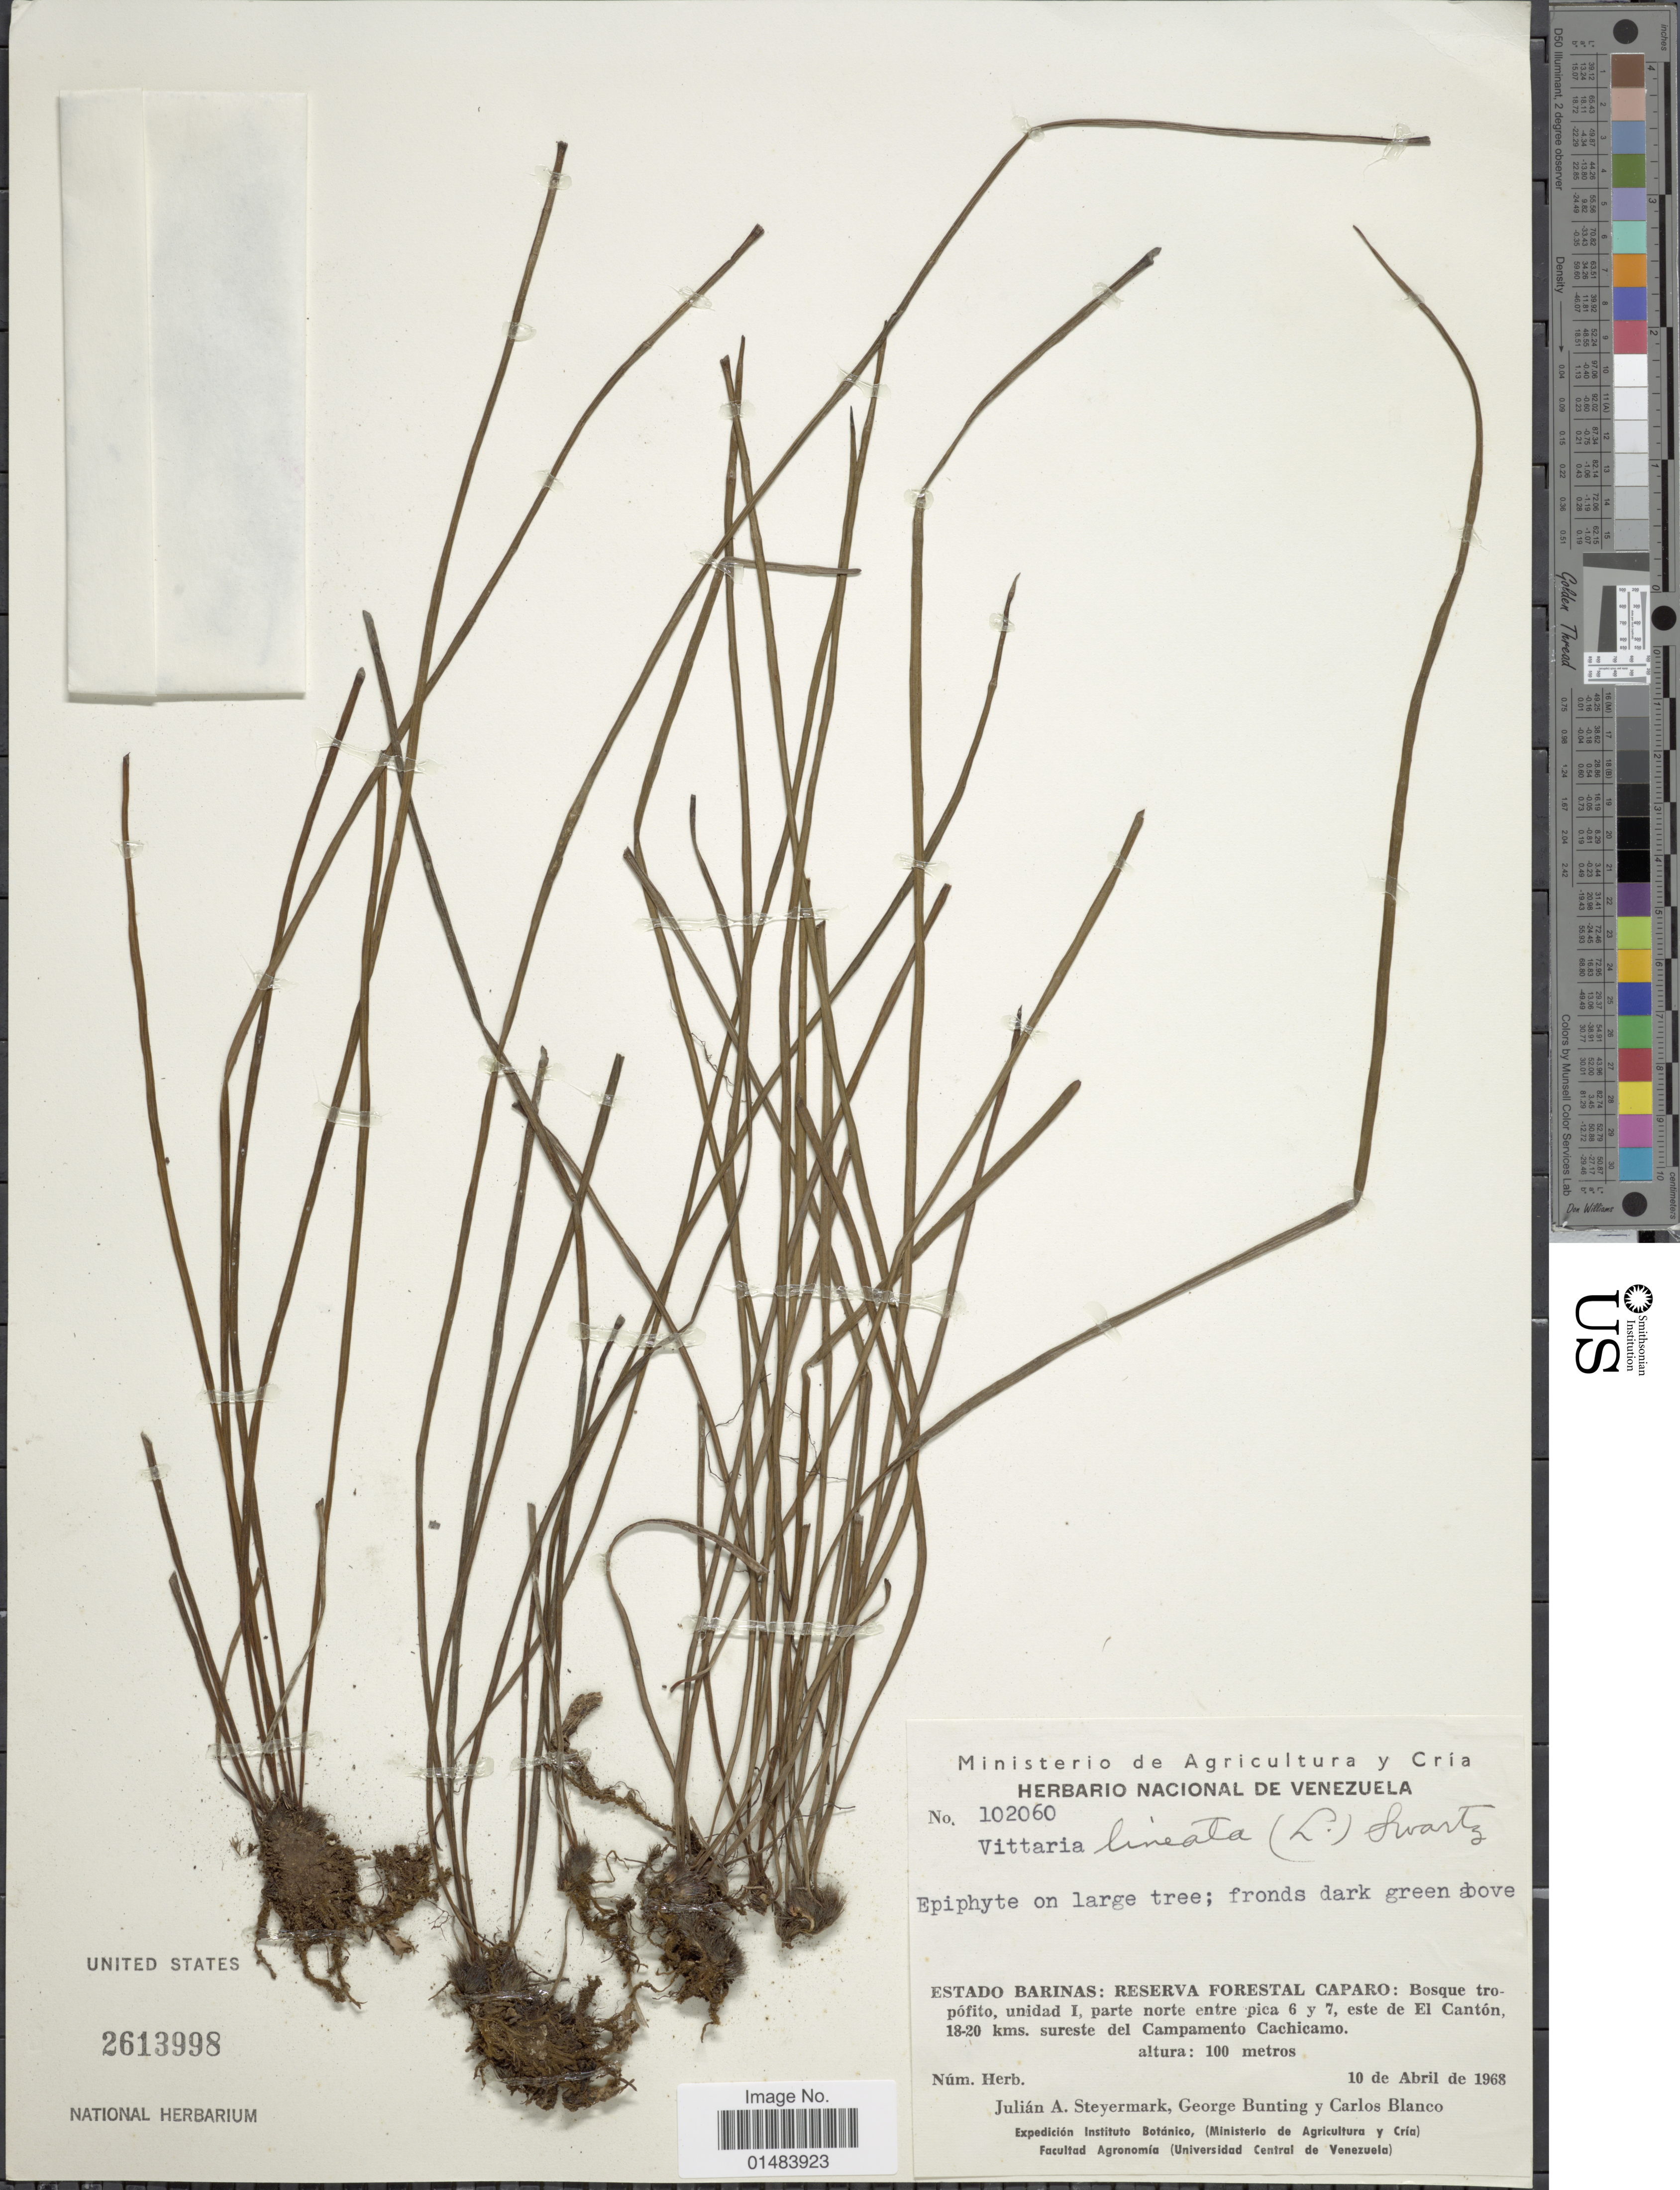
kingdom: Plantae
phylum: Tracheophyta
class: Polypodiopsida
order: Polypodiales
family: Pteridaceae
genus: Vittaria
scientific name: Vittaria lineata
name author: (L.) Sm.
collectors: J. Steyermark, G. S. Bunting & C. A. Blanco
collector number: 102060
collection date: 1968-04-10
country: Venezuela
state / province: Barinas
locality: Reserva Forestal Caparo, Bosque tropofito, unidad I, parte norte entre pica 6 y 7, este de El Canton, 18-20 kms. sureste del Campamento Cachicamo.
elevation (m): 100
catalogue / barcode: US 2613998